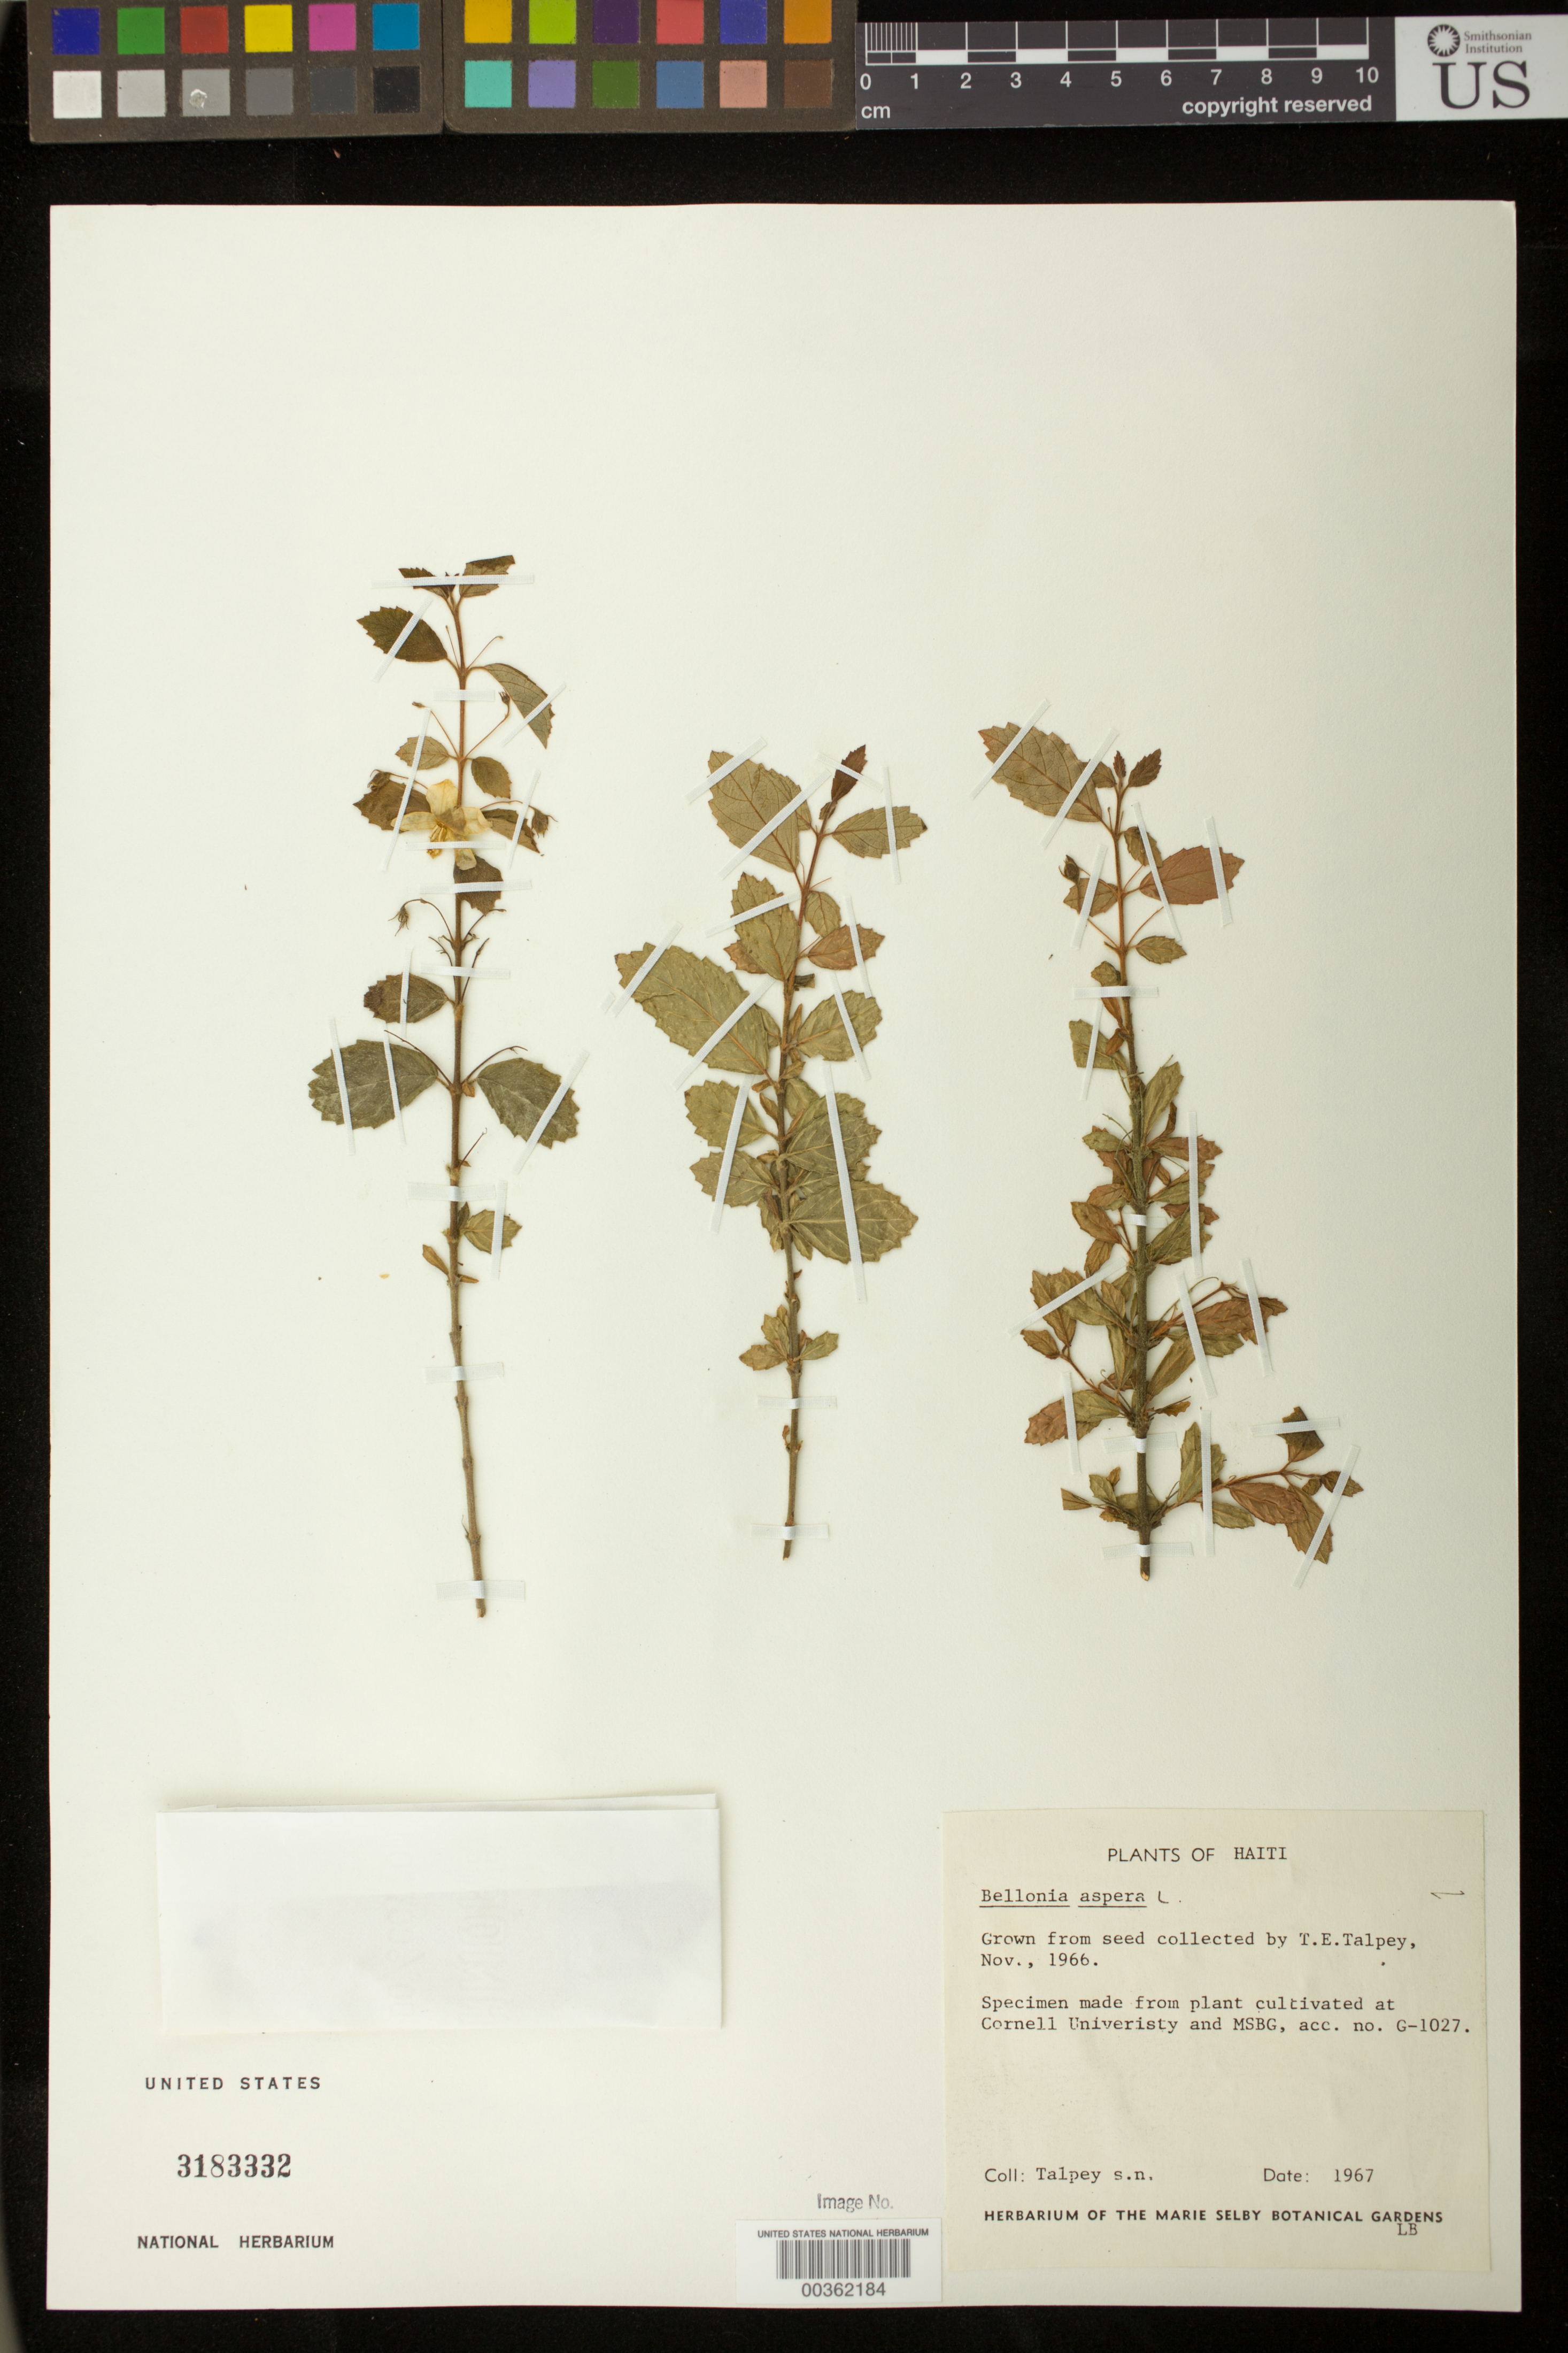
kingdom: Plantae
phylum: Tracheophyta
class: Magnoliopsida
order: Lamiales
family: Gesneriaceae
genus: Bellonia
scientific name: Bellonia aspera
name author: L.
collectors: T. Talpey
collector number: s.n. [G-1027]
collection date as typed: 1967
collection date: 1967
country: Haiti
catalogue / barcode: US 3183332